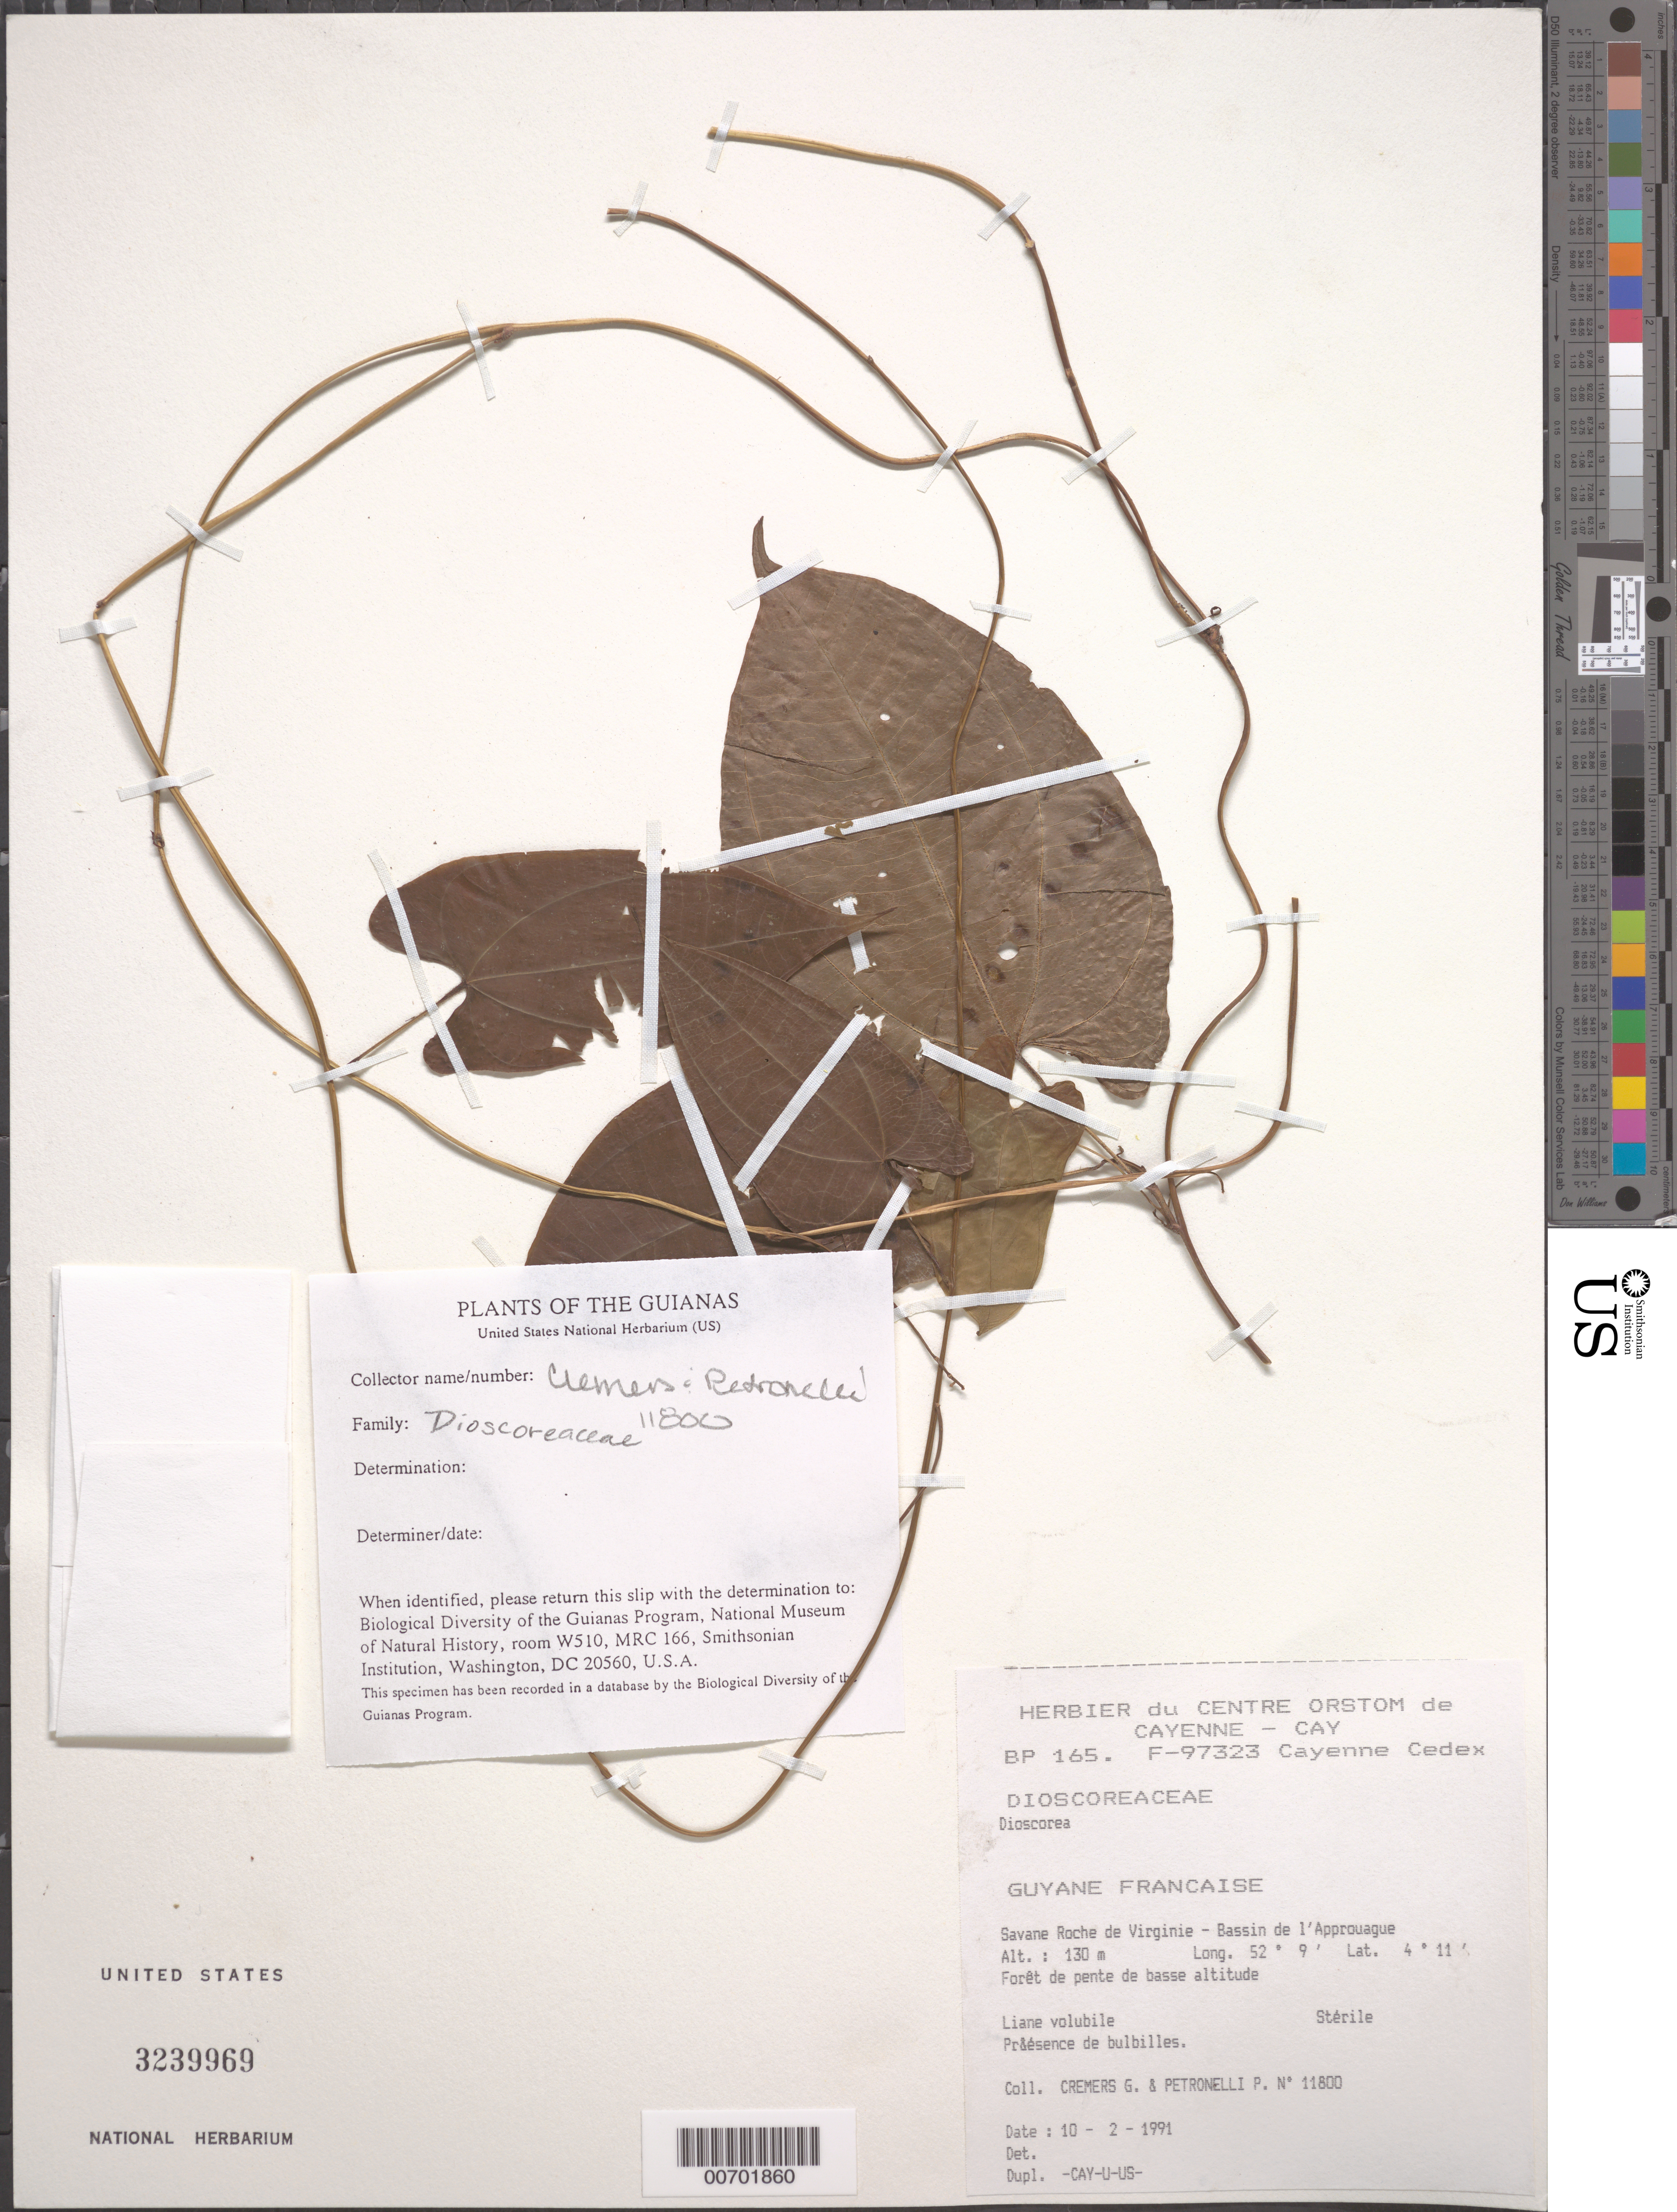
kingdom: Plantae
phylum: Tracheophyta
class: Liliopsida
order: Dioscoreales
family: Dioscoreaceae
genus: Dioscorea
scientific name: Dioscorea sp.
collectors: G. Cremers & P. Petronelli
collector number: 11800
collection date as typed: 10-Feb-91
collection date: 1991-02-10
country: French Guiana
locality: Savane Roche de Virginie, Bassin de l'Approuague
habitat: Low slope forest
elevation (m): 50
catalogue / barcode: US 3239969